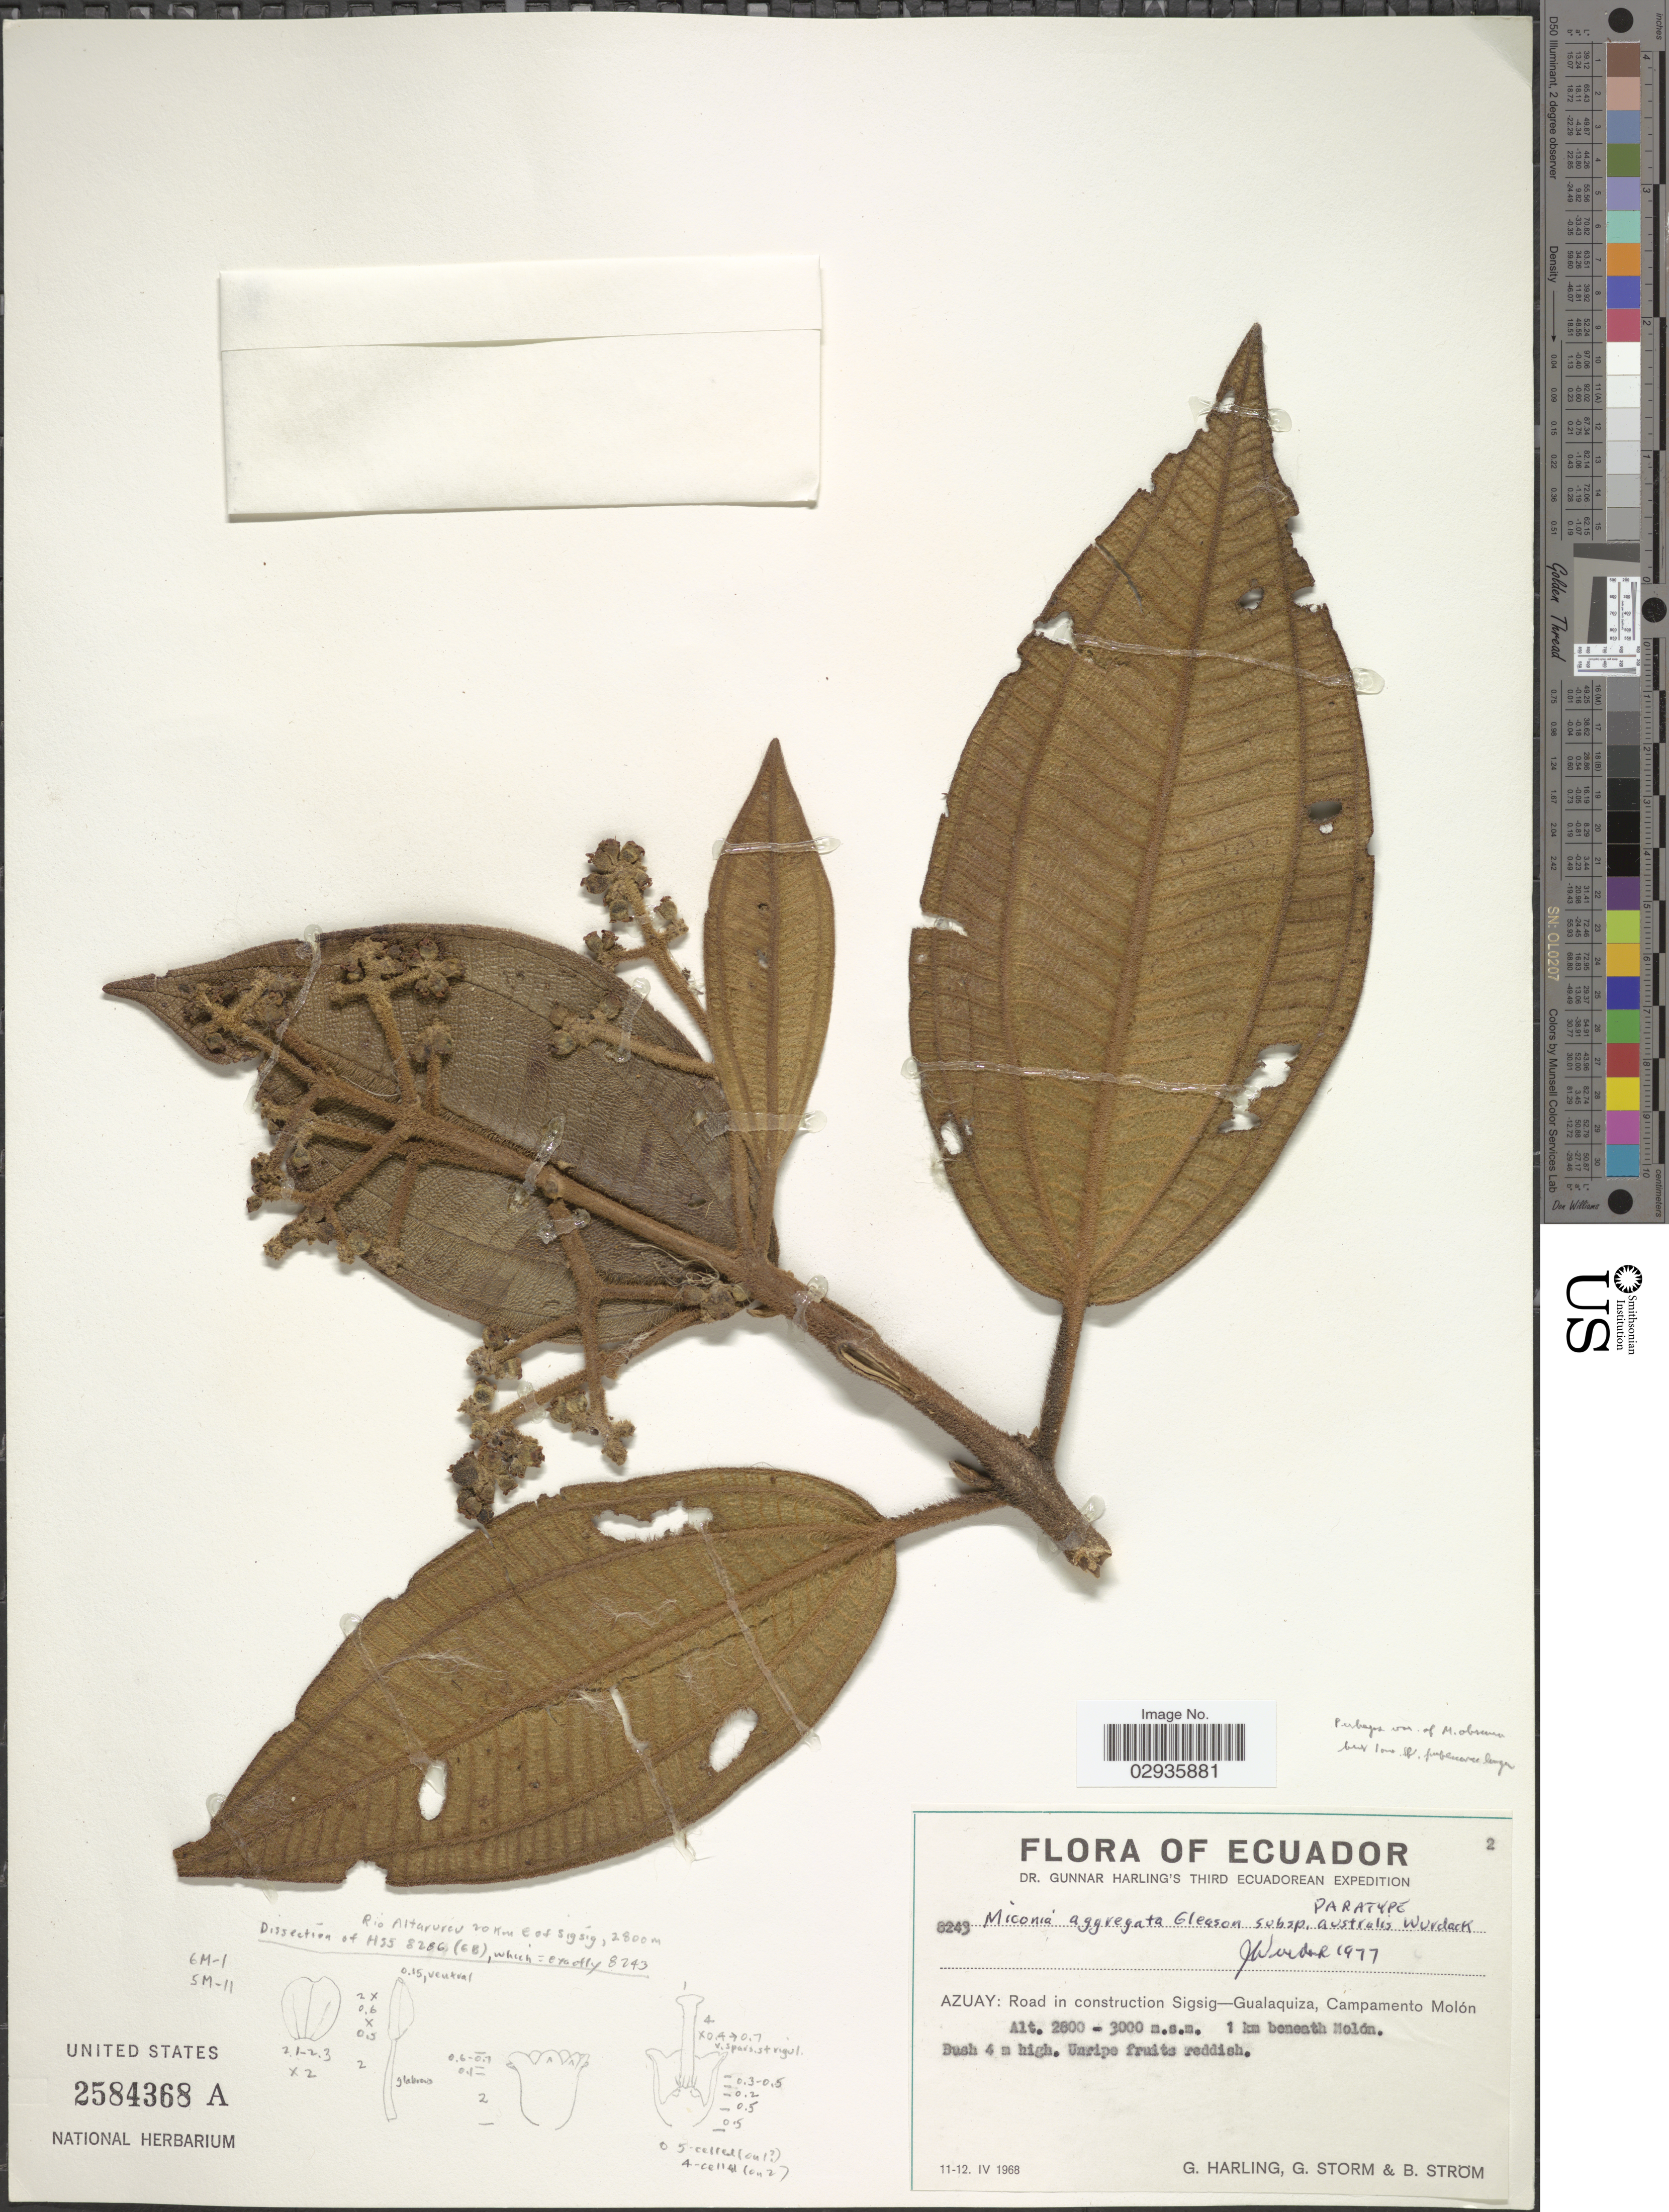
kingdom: Plantae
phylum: Tracheophyta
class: Magnoliopsida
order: Myrtales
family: Melastomataceae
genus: Miconia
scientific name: Miconia aggregata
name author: Gleason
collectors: G. Harling, G. Storm & B. Ström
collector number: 8243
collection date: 1968-04-11/1968-04-12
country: Ecuador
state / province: Azuay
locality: Road in construction Sigsig-Gualaquiza, Campamento Molón, 1 km beneath Molón.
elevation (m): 2800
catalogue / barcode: US 2584368A